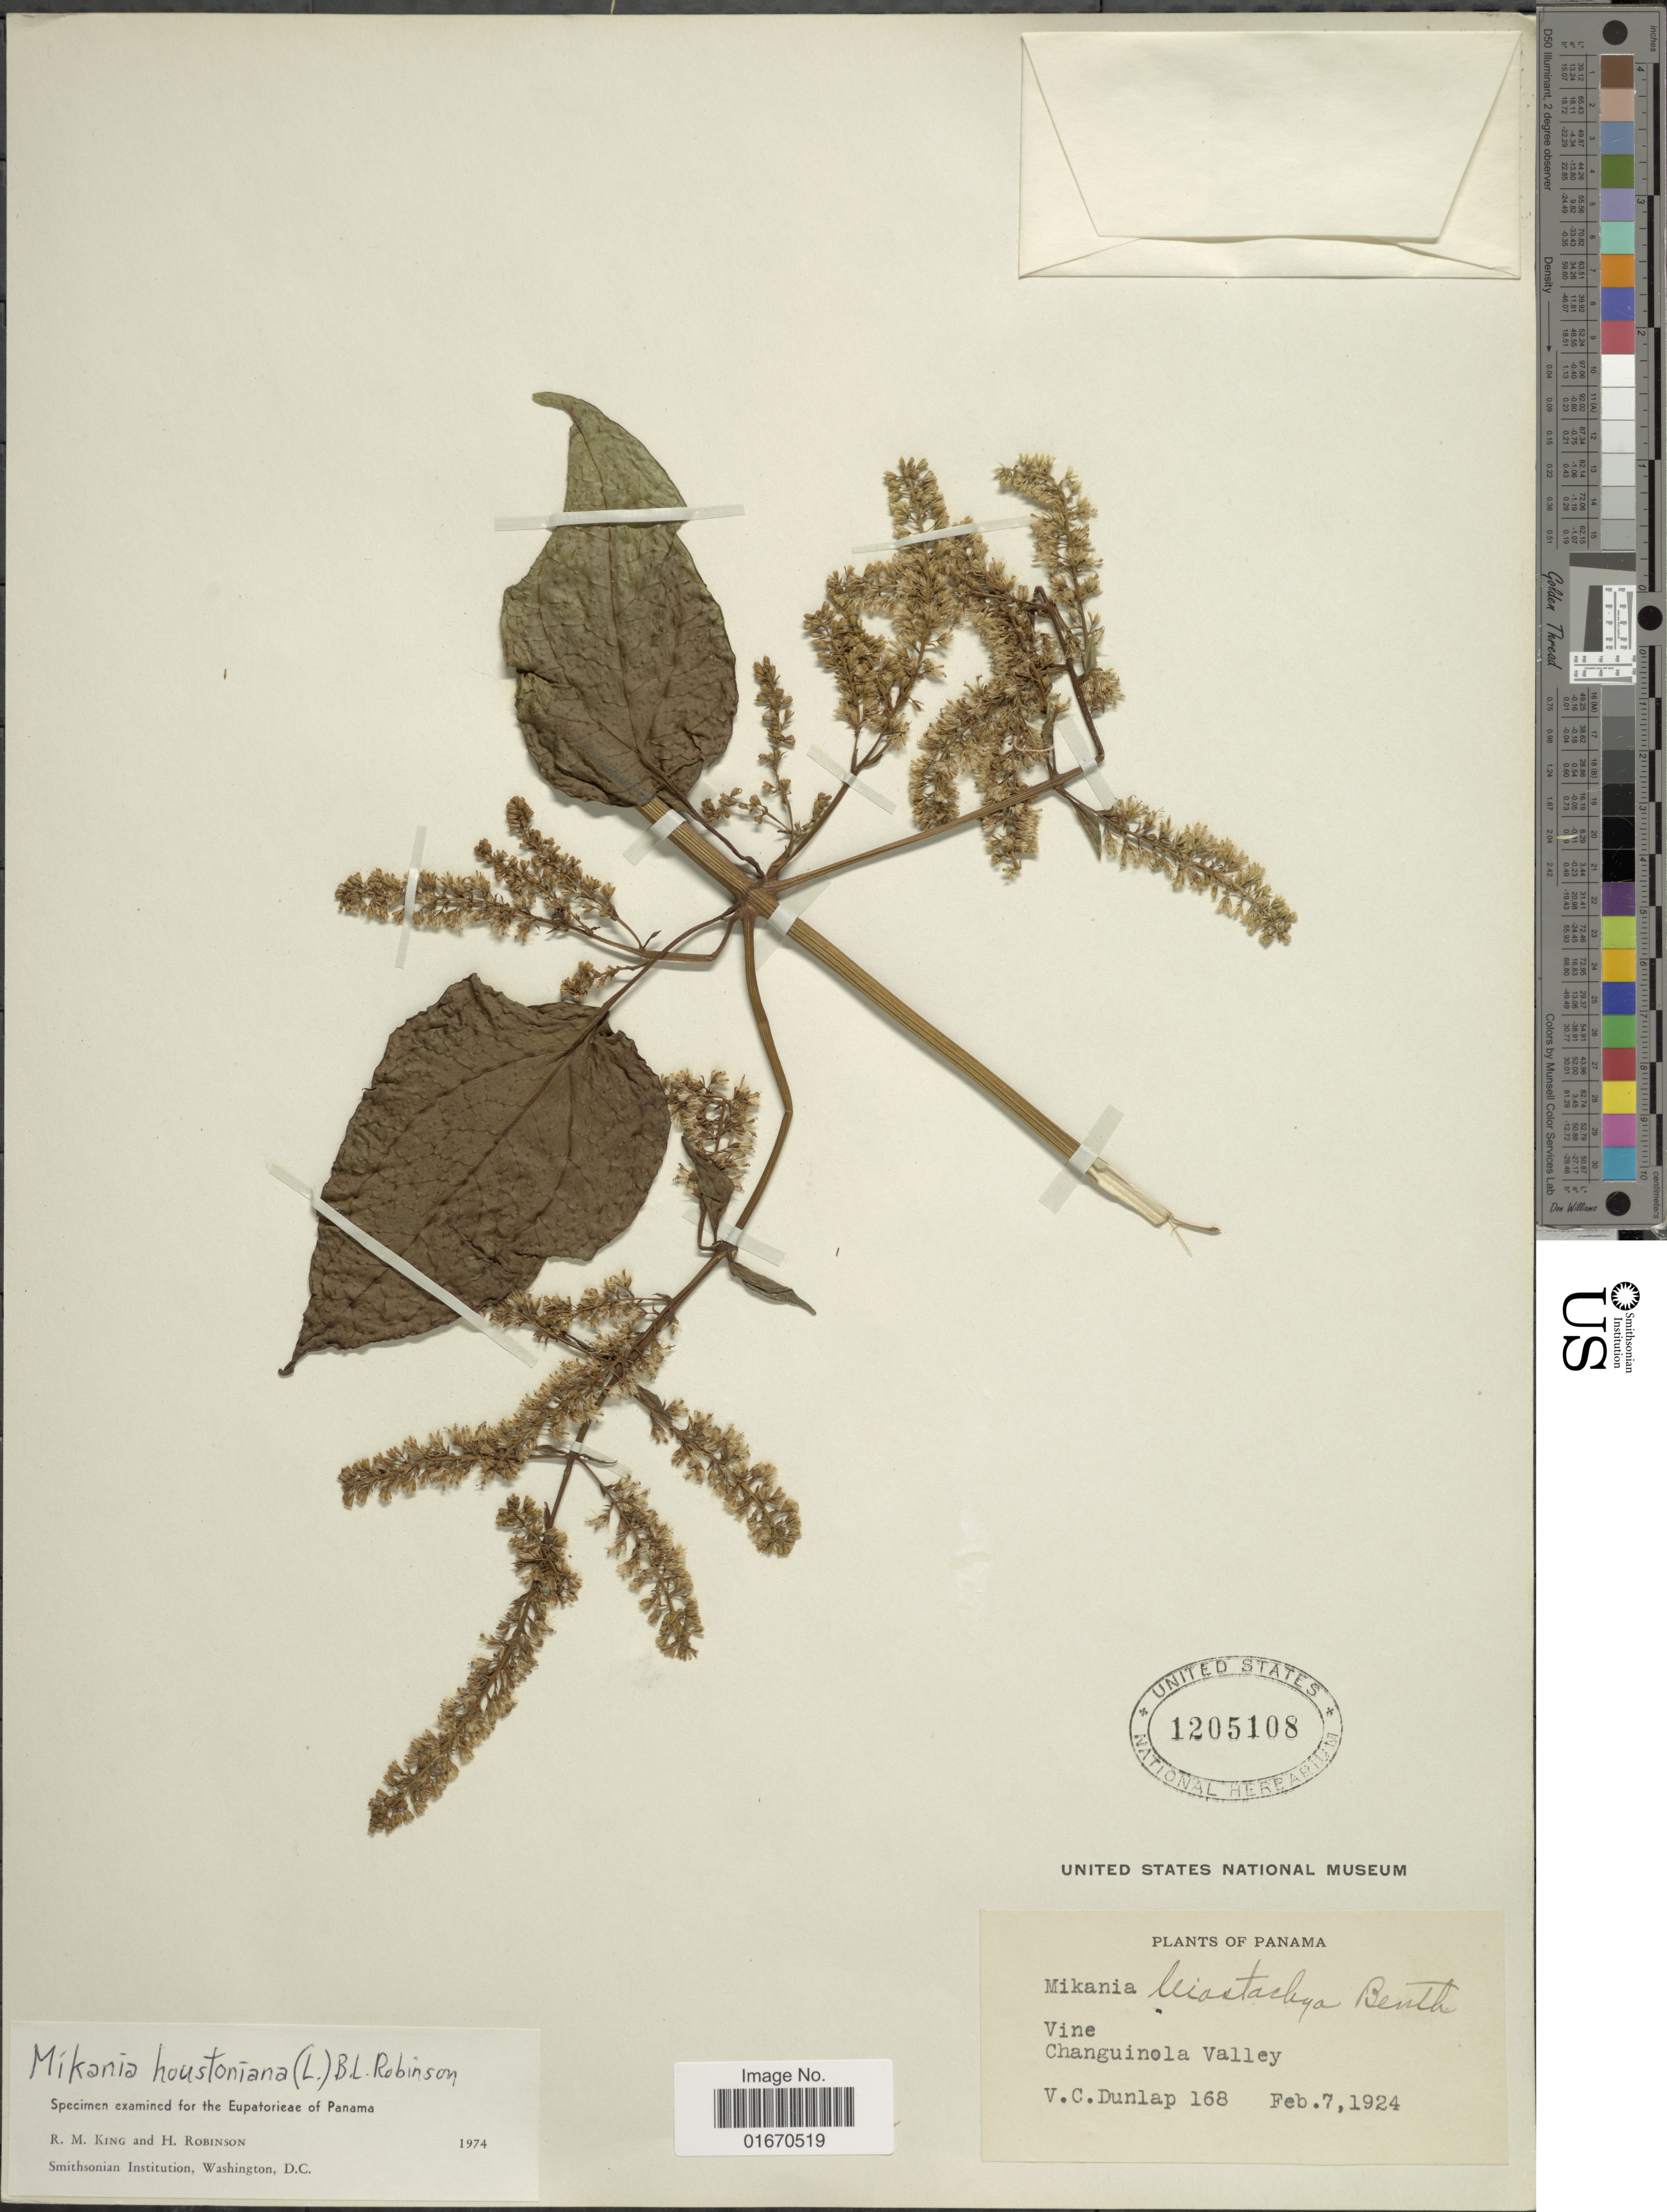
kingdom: Plantae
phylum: Tracheophyta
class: Magnoliopsida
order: Asterales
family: Asteraceae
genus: Mikania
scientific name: Mikania houstoniana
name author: (L.) B.L. Rob.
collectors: V. C. Dunlap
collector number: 168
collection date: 1924-02-07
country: Panama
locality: Changuinola Valley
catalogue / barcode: US 1205108